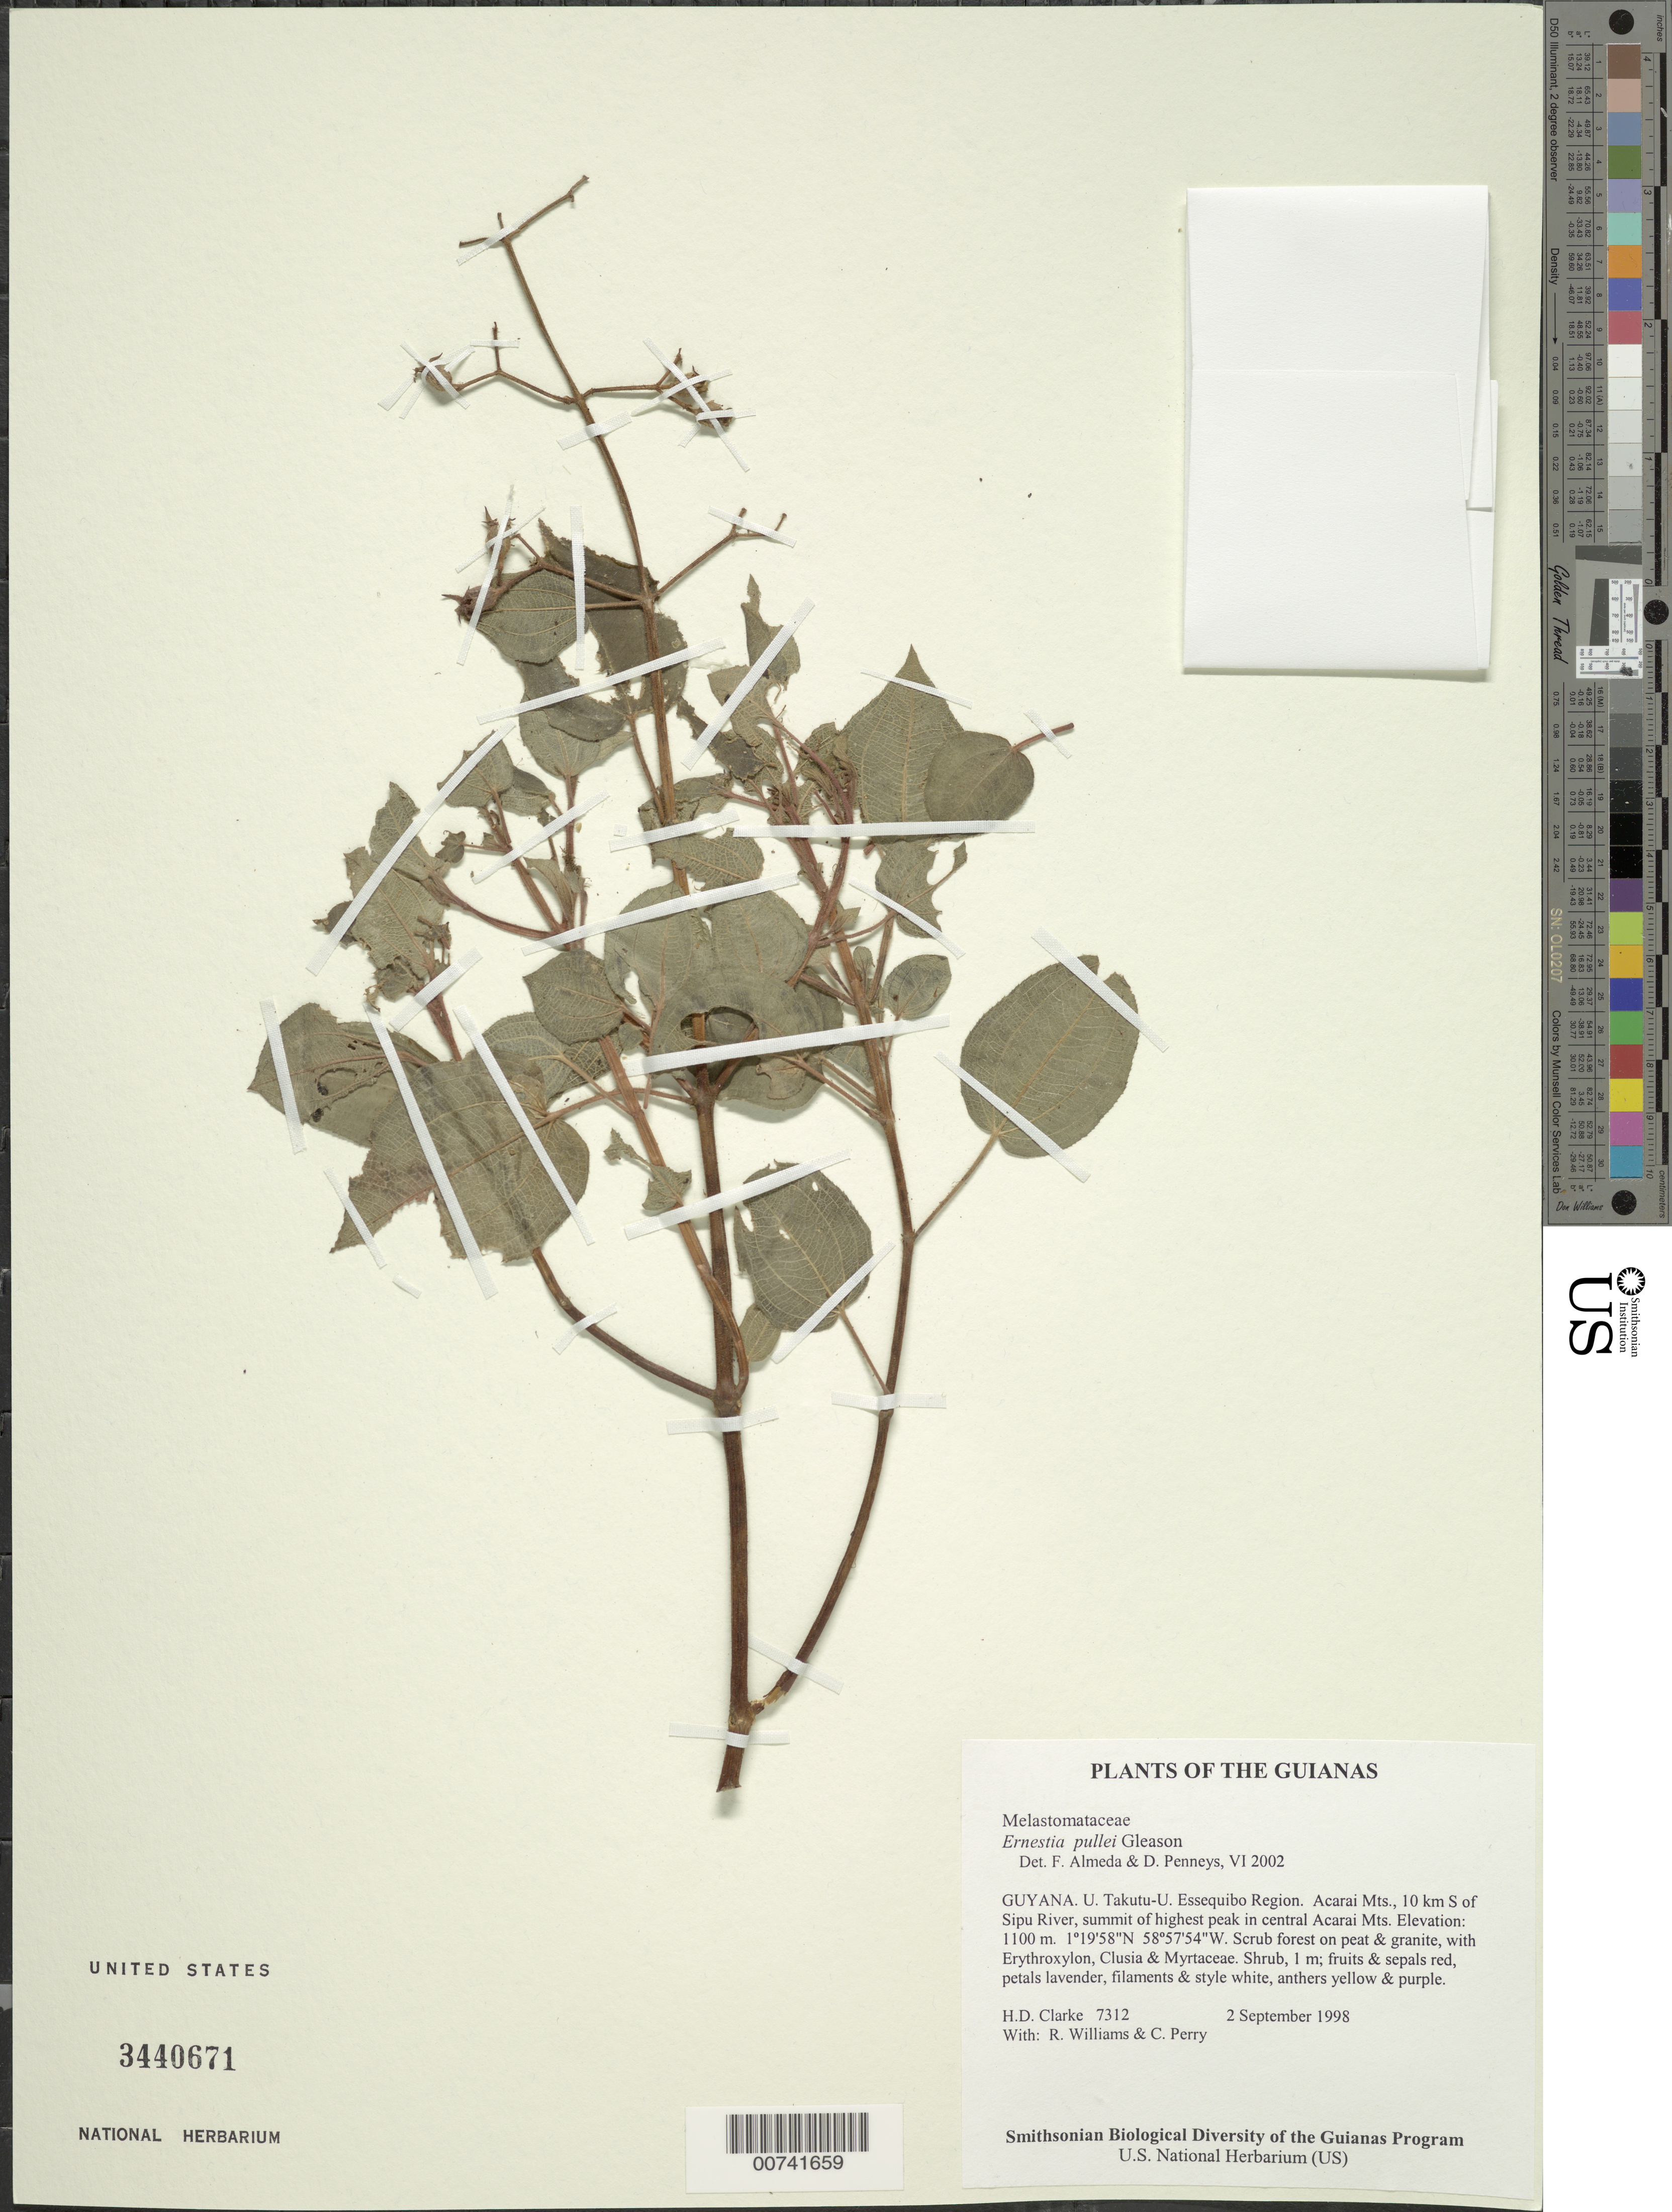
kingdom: Plantae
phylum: Tracheophyta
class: Magnoliopsida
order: Myrtales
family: Melastomataceae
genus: Ernestia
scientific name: Ernestia pullei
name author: Gleason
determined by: Almeda, F.; Penneys, D. S.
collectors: H. D. Clarke, R. Williams & C. Perry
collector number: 7312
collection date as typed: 2 September 1998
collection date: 1998-09-02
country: Guyana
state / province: U. Takutu-U. Essequibo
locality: Acarai Mts., 10 km S. of Sipu River, summit of highest peak in central Acarai Mts.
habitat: Scrub forest on peat & granite, with Erythroxylum, Clusia & Myrtaceae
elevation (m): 1100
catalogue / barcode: US 3440671